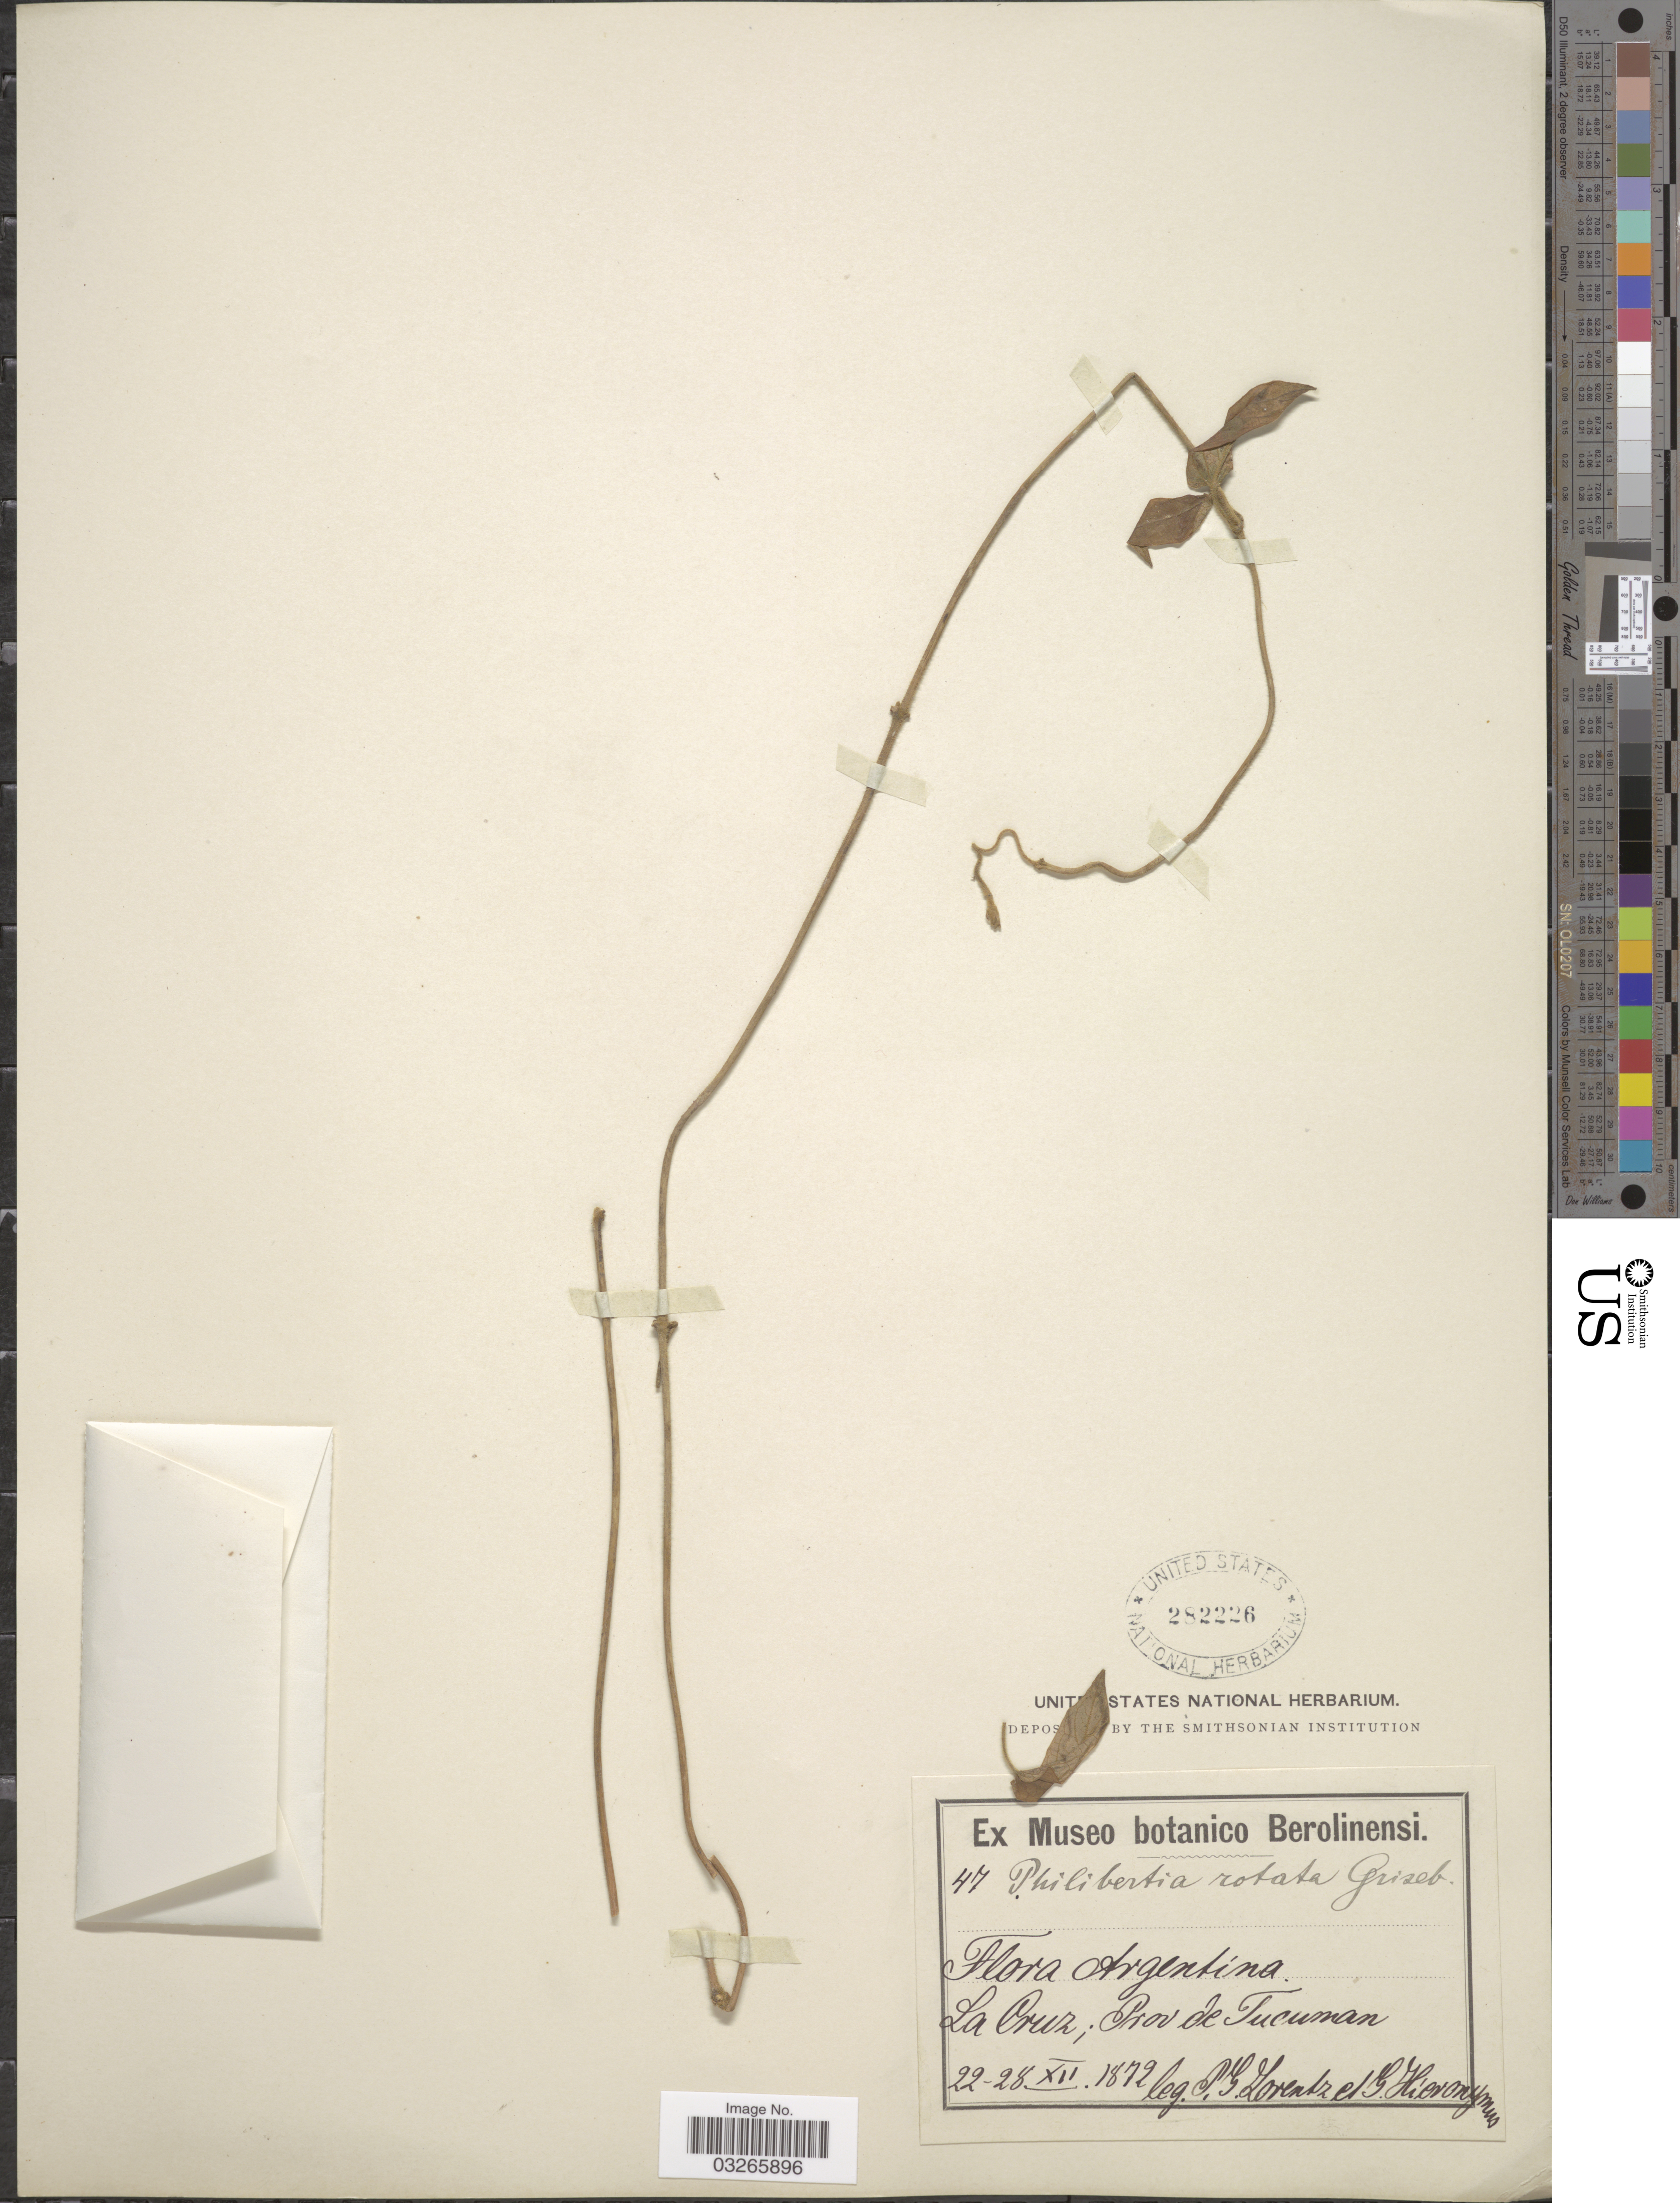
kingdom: Plantae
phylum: Tracheophyta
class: Magnoliopsida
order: Gentianales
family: Apocynaceae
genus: Gonolobus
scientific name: Gonolobus rostratus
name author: (Vahl) Schult.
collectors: P. G. Lorentz & G. H. Hieronymus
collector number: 47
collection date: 1872-12-22/1872-12-28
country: Argentina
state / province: Tucuman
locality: La Cruz, Prov de Tucuman.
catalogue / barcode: US 282226